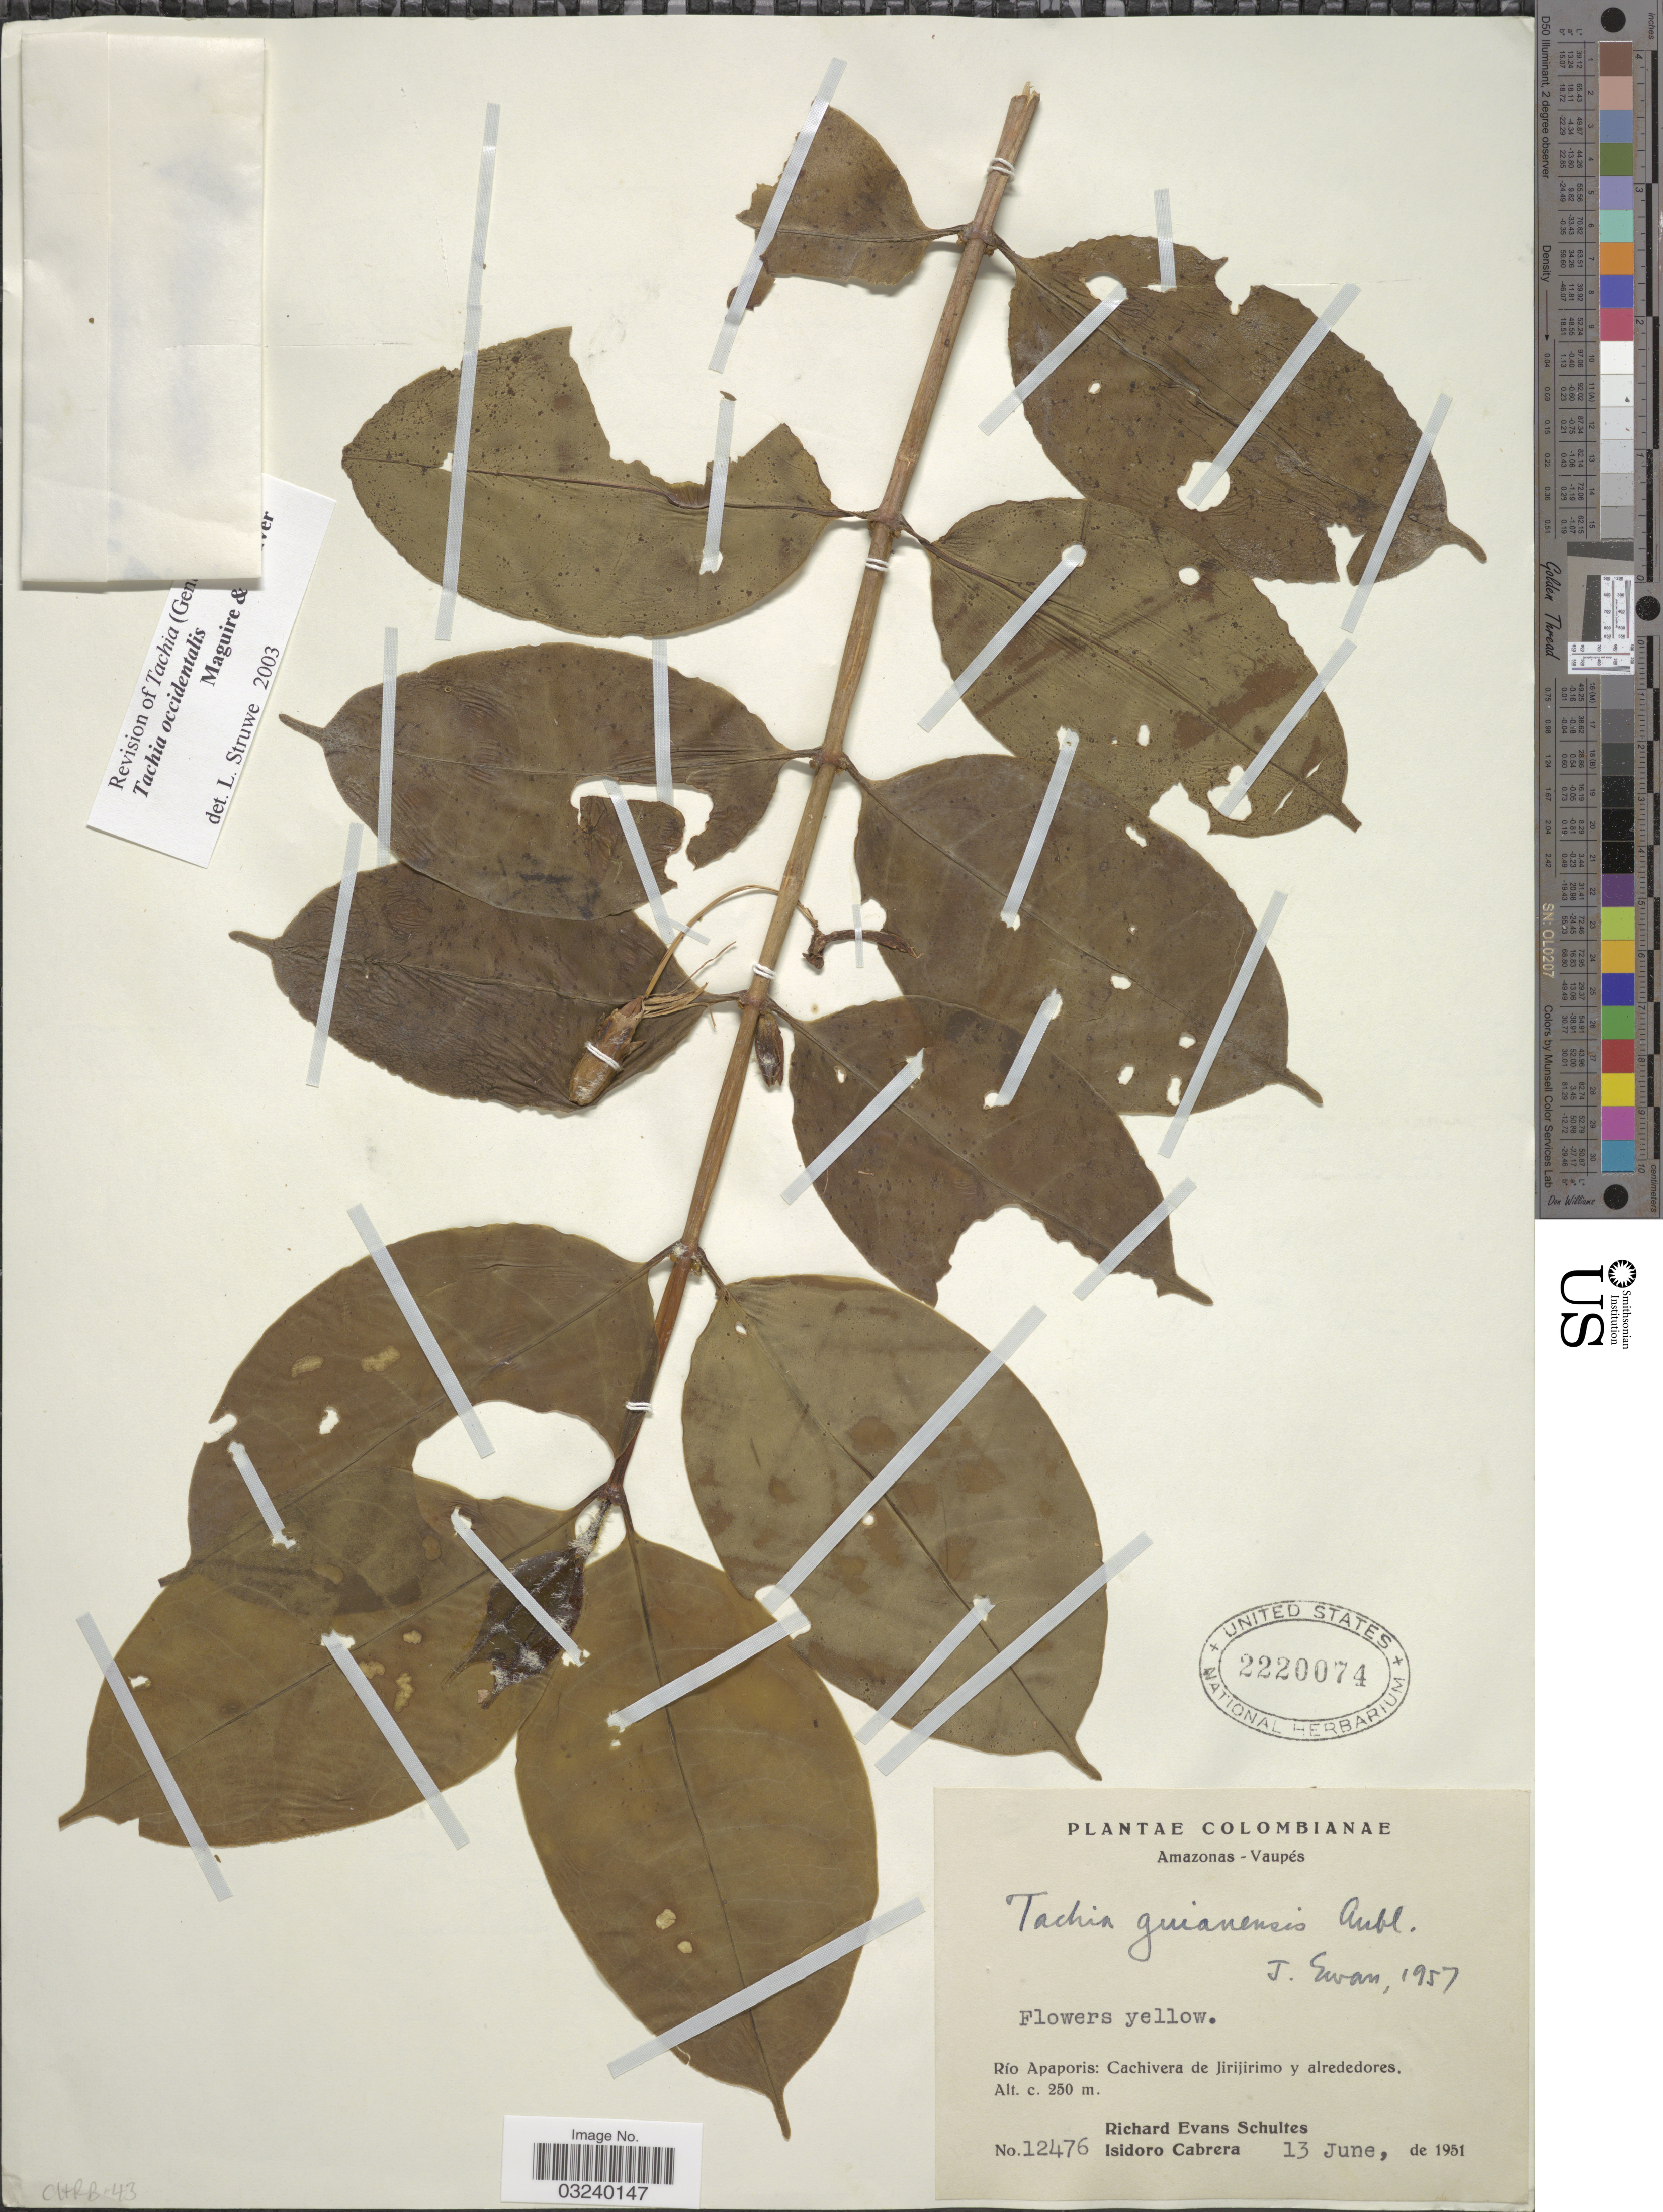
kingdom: Plantae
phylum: Tracheophyta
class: Magnoliopsida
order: Gentianales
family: Gentianaceae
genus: Tachia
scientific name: Tachia occidentalis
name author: Maguire & Weaver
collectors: R. E. Schultes & I. Cabrera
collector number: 12476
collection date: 1951-06-13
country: Colombia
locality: Amazonas-Vaupes, Río Apaporis: Cachivera de Jirijirimo y alrededores.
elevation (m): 250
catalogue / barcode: US 2220074